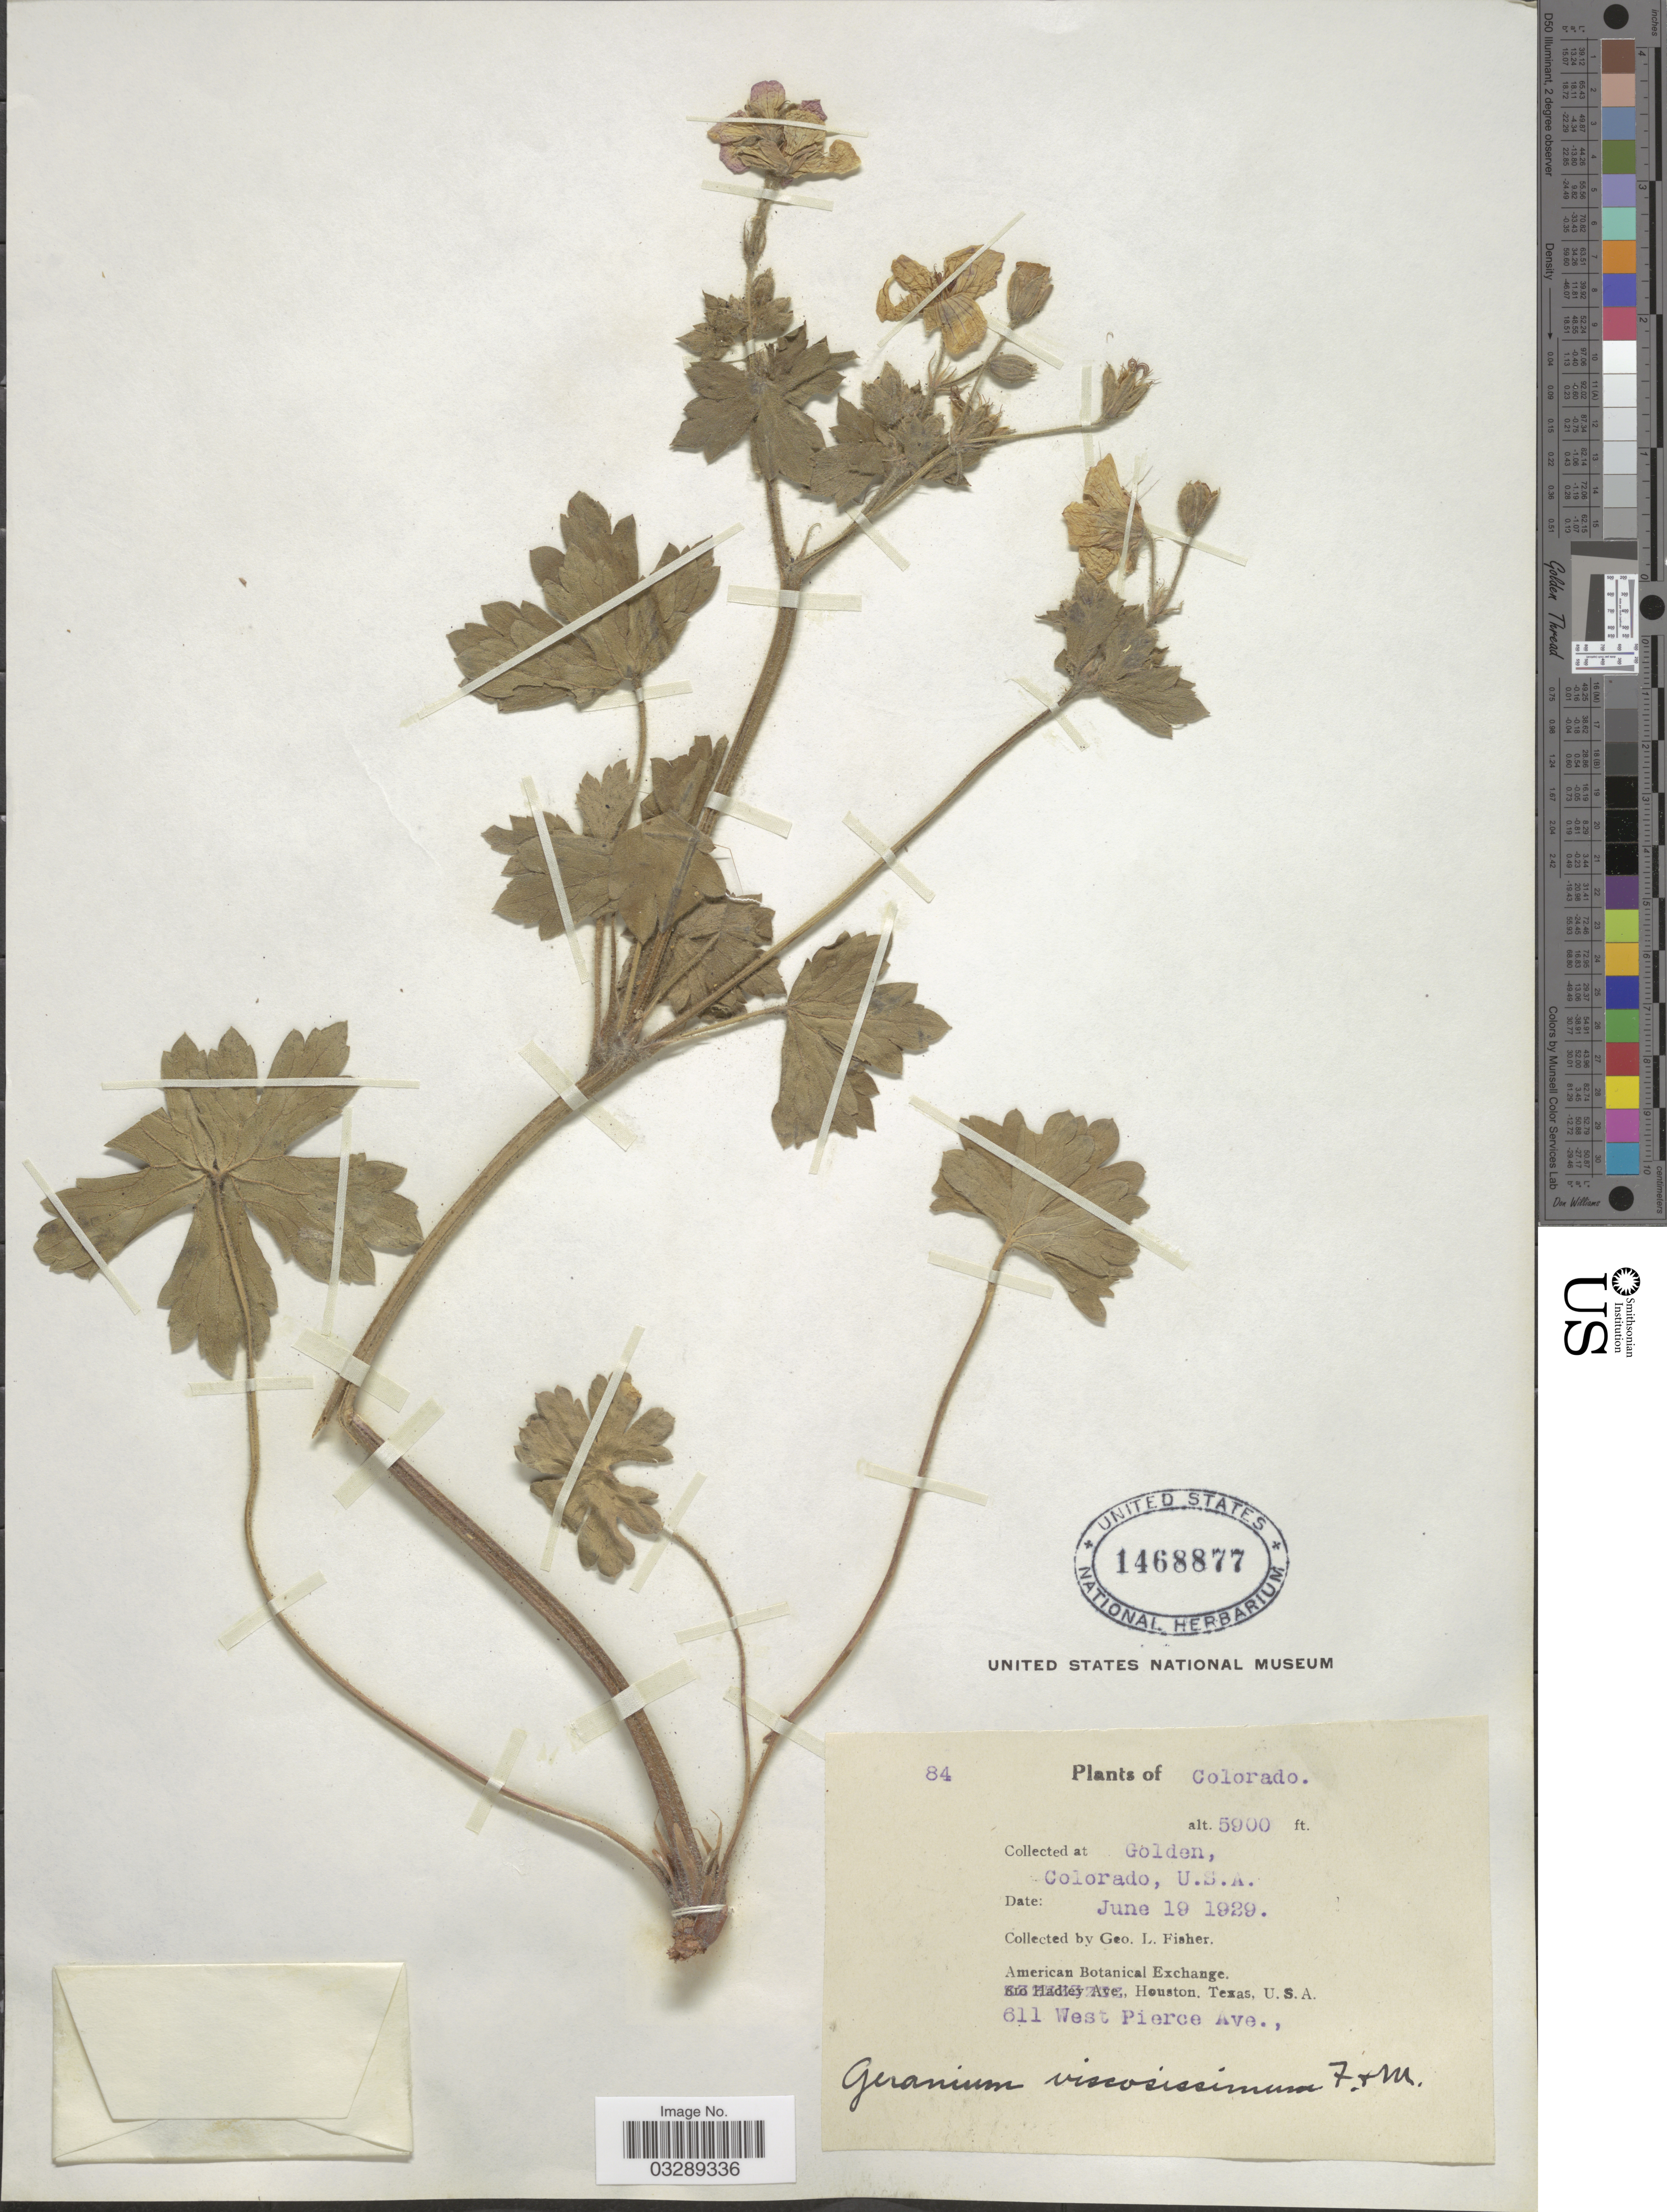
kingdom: Plantae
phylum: Tracheophyta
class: Magnoliopsida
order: Geraniales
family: Geraniaceae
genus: Geranium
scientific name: Geranium viscosissimum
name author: Fisch. & C.A. Mey.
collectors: G. L. Fisher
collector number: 84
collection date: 1929-06-19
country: United States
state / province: Colorado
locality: Golden.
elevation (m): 1798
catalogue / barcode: US 1468877